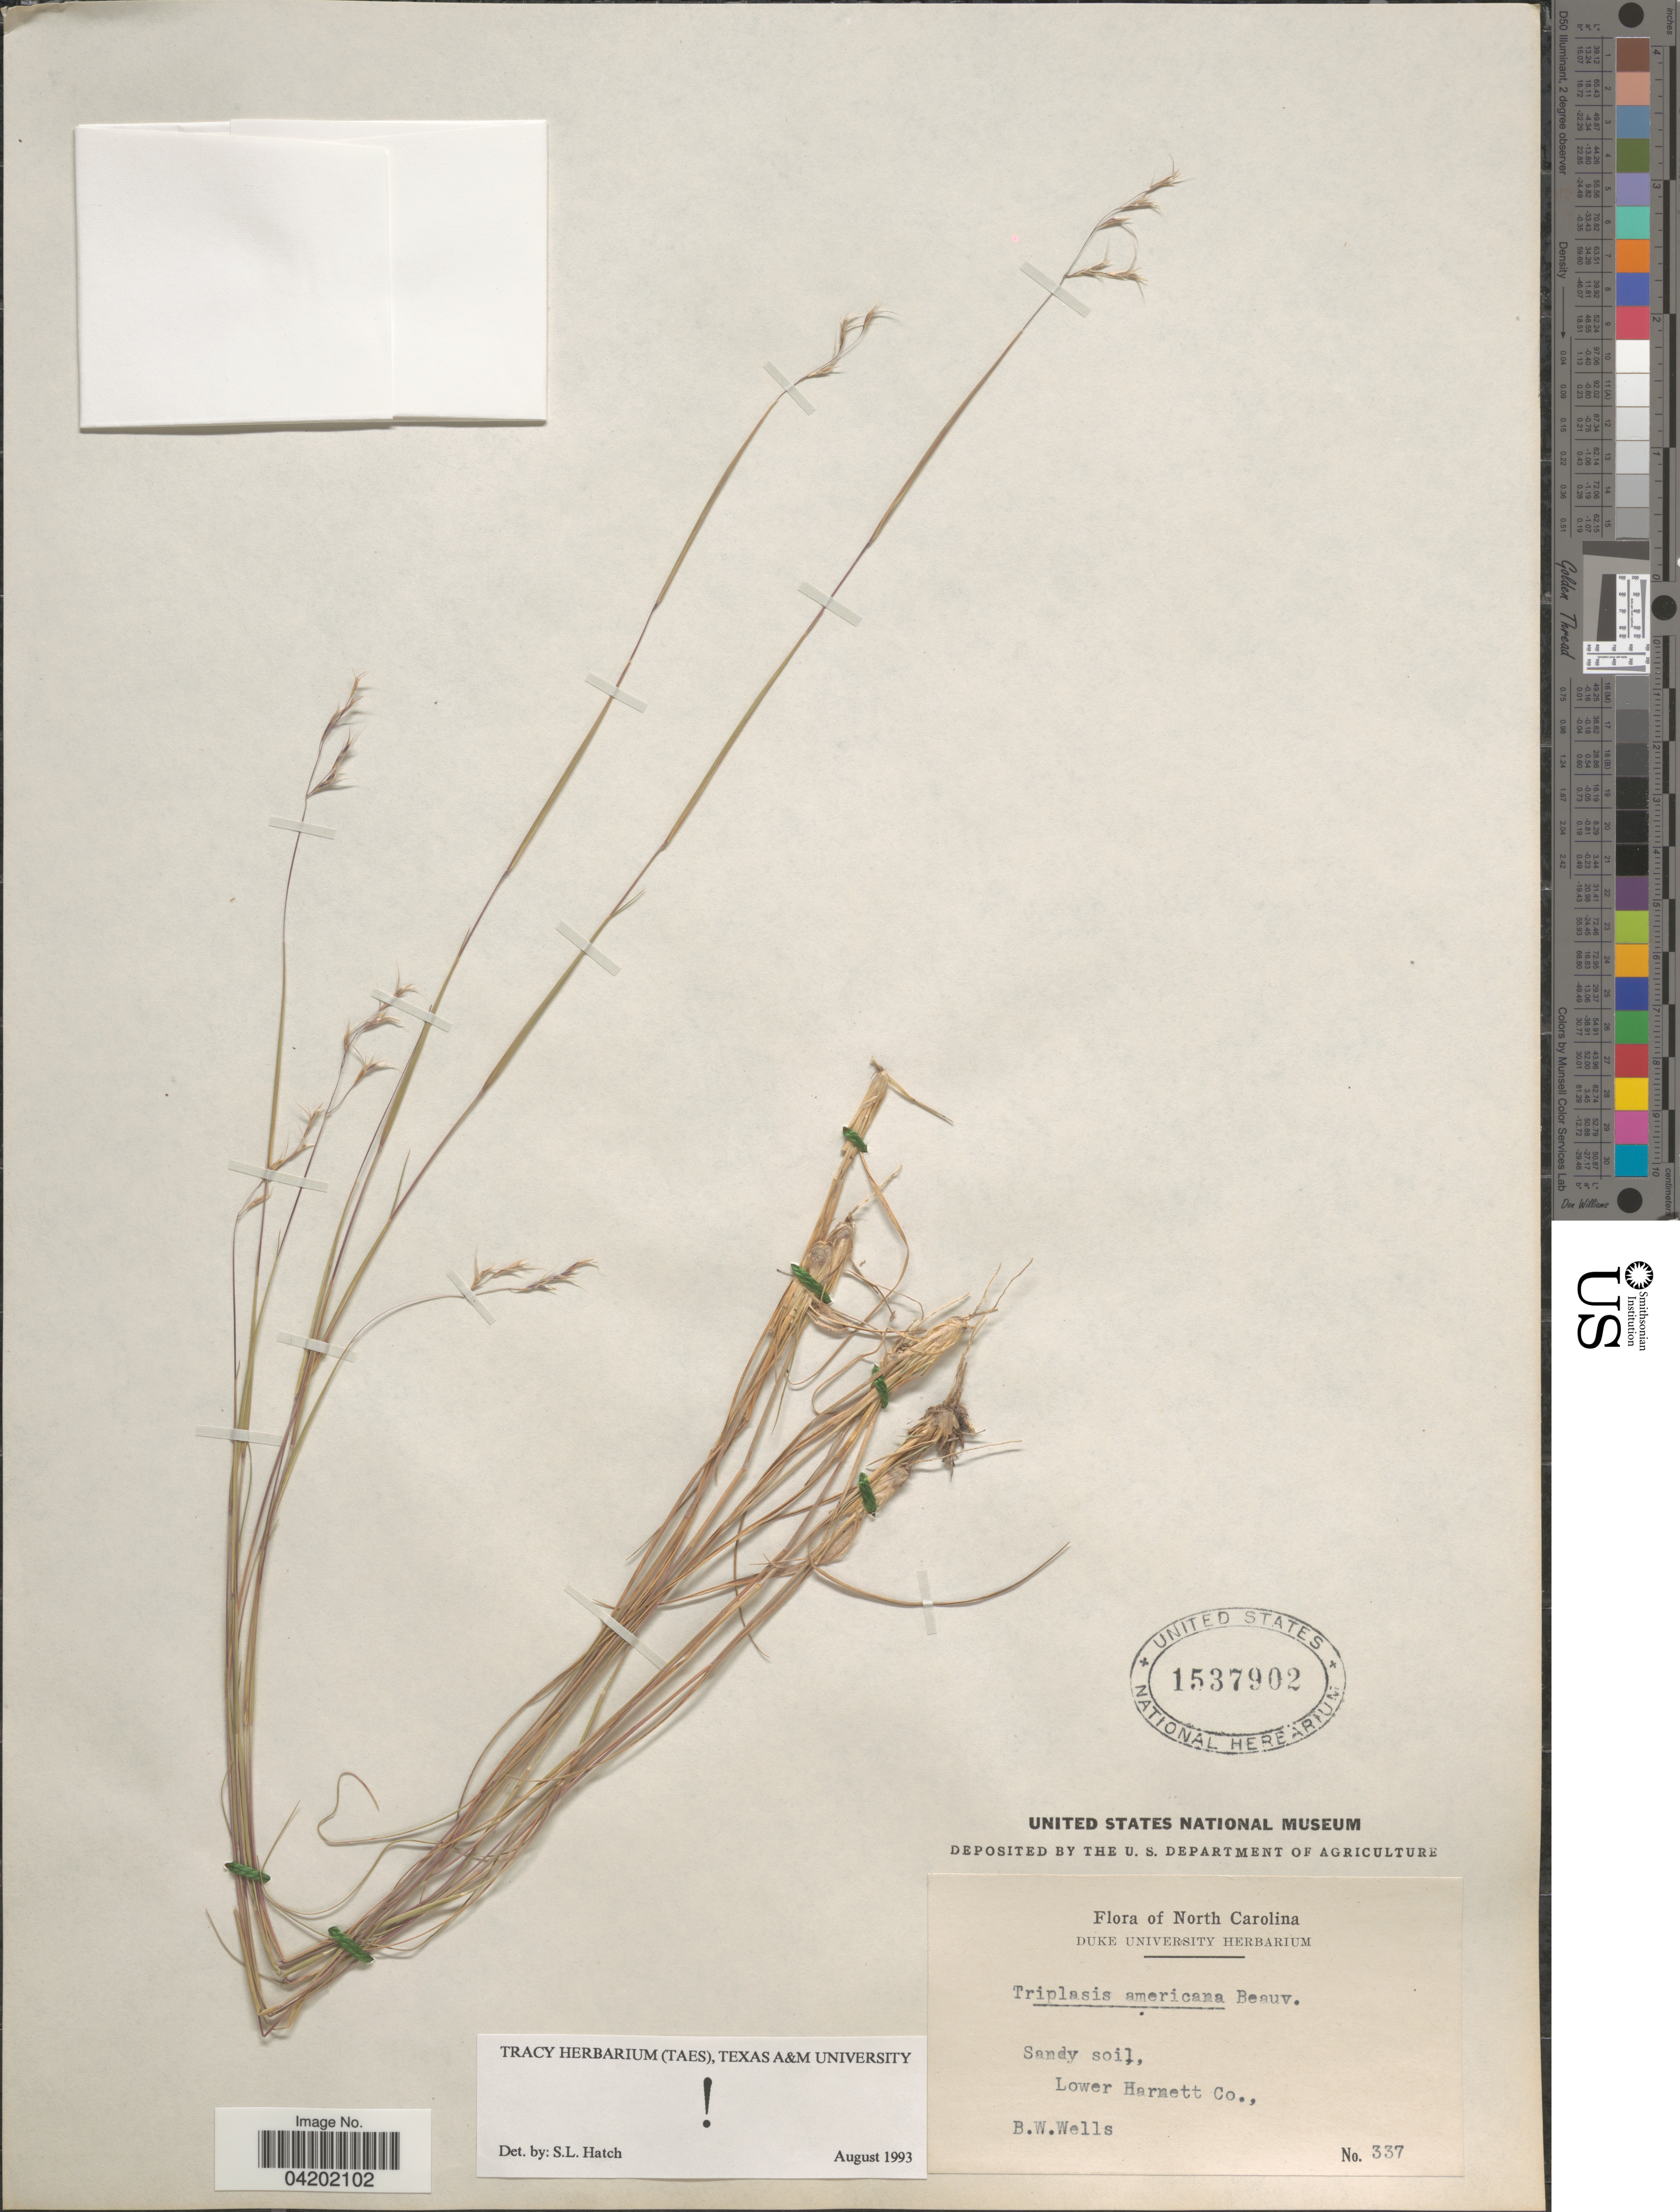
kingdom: Plantae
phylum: Tracheophyta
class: Liliopsida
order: Poales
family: Poaceae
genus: Triplasis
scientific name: Triplasis americana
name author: P. Beauv.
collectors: B. Wells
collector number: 337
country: United States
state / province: North Carolina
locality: Sandy soil, Lower Harnett Co.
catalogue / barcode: US 1537902